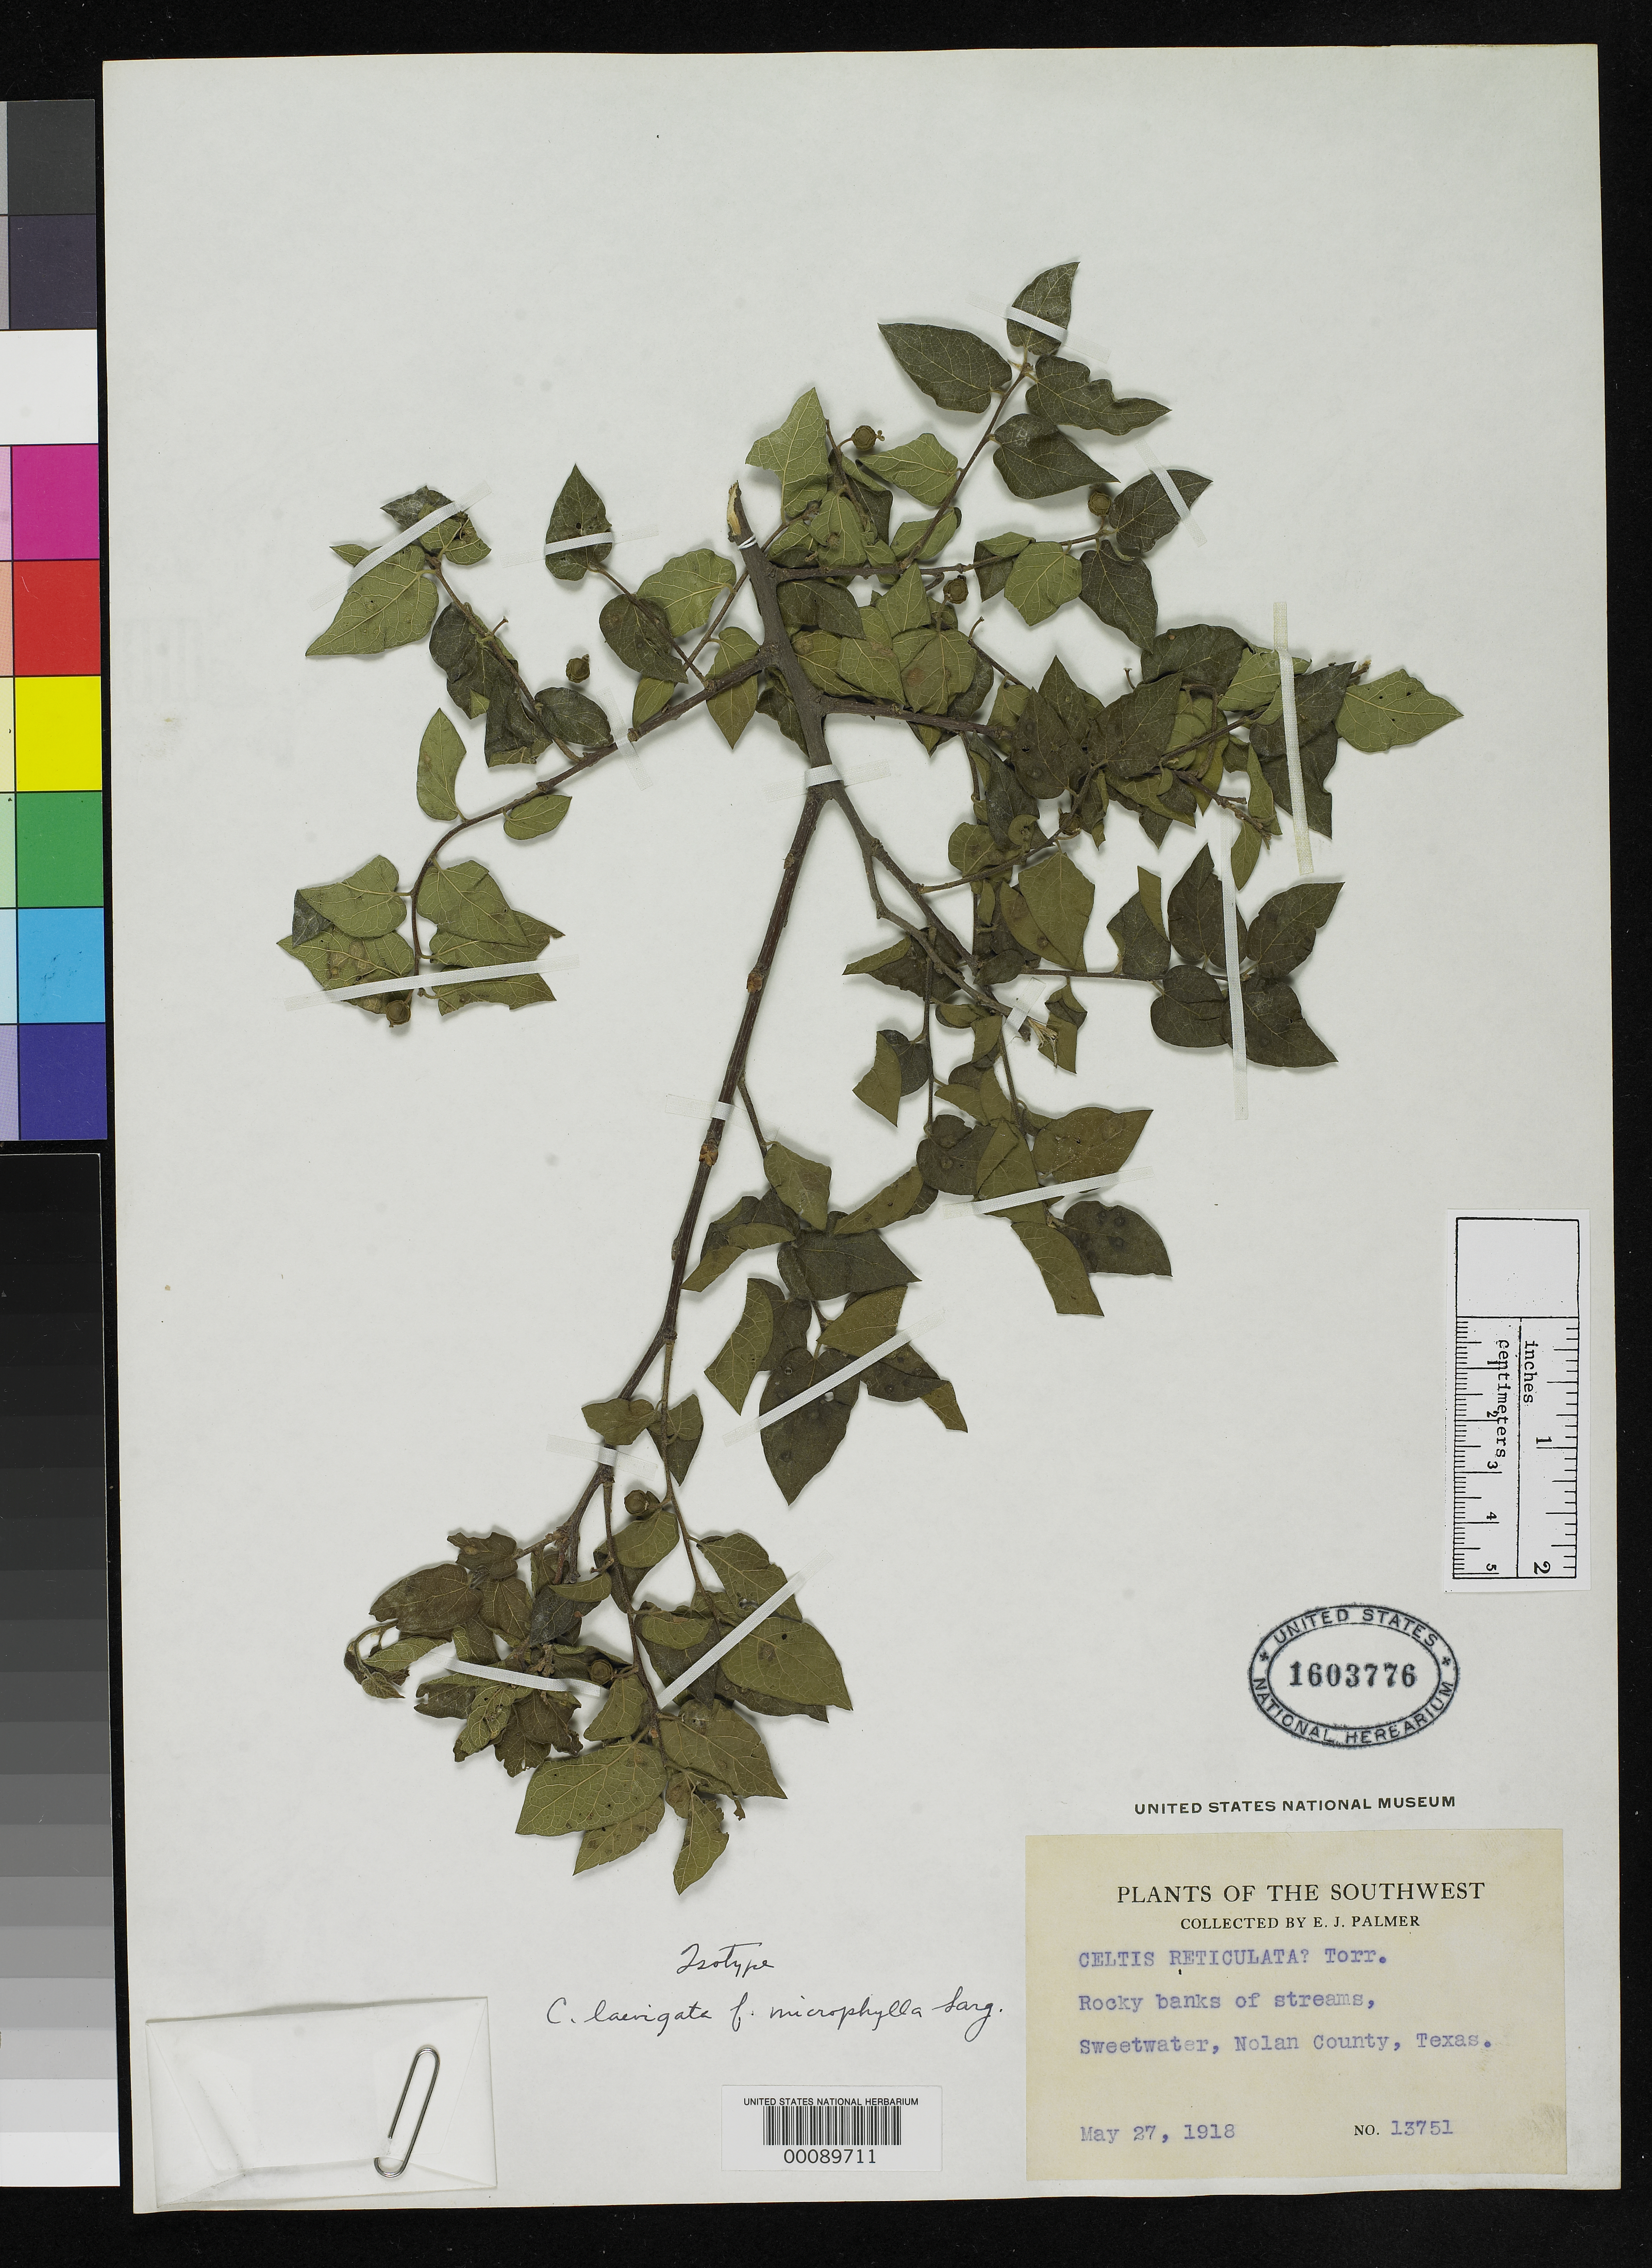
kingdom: Plantae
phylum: Tracheophyta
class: Magnoliopsida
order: Rosales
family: Cannabaceae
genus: Celtis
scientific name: Celtis laevigata f. microphylla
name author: Sarg.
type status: Isotype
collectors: E. J. Palmer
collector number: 13751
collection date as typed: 1918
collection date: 1918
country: United States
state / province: Texas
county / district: Nolan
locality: Sweetwater.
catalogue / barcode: US 1603776